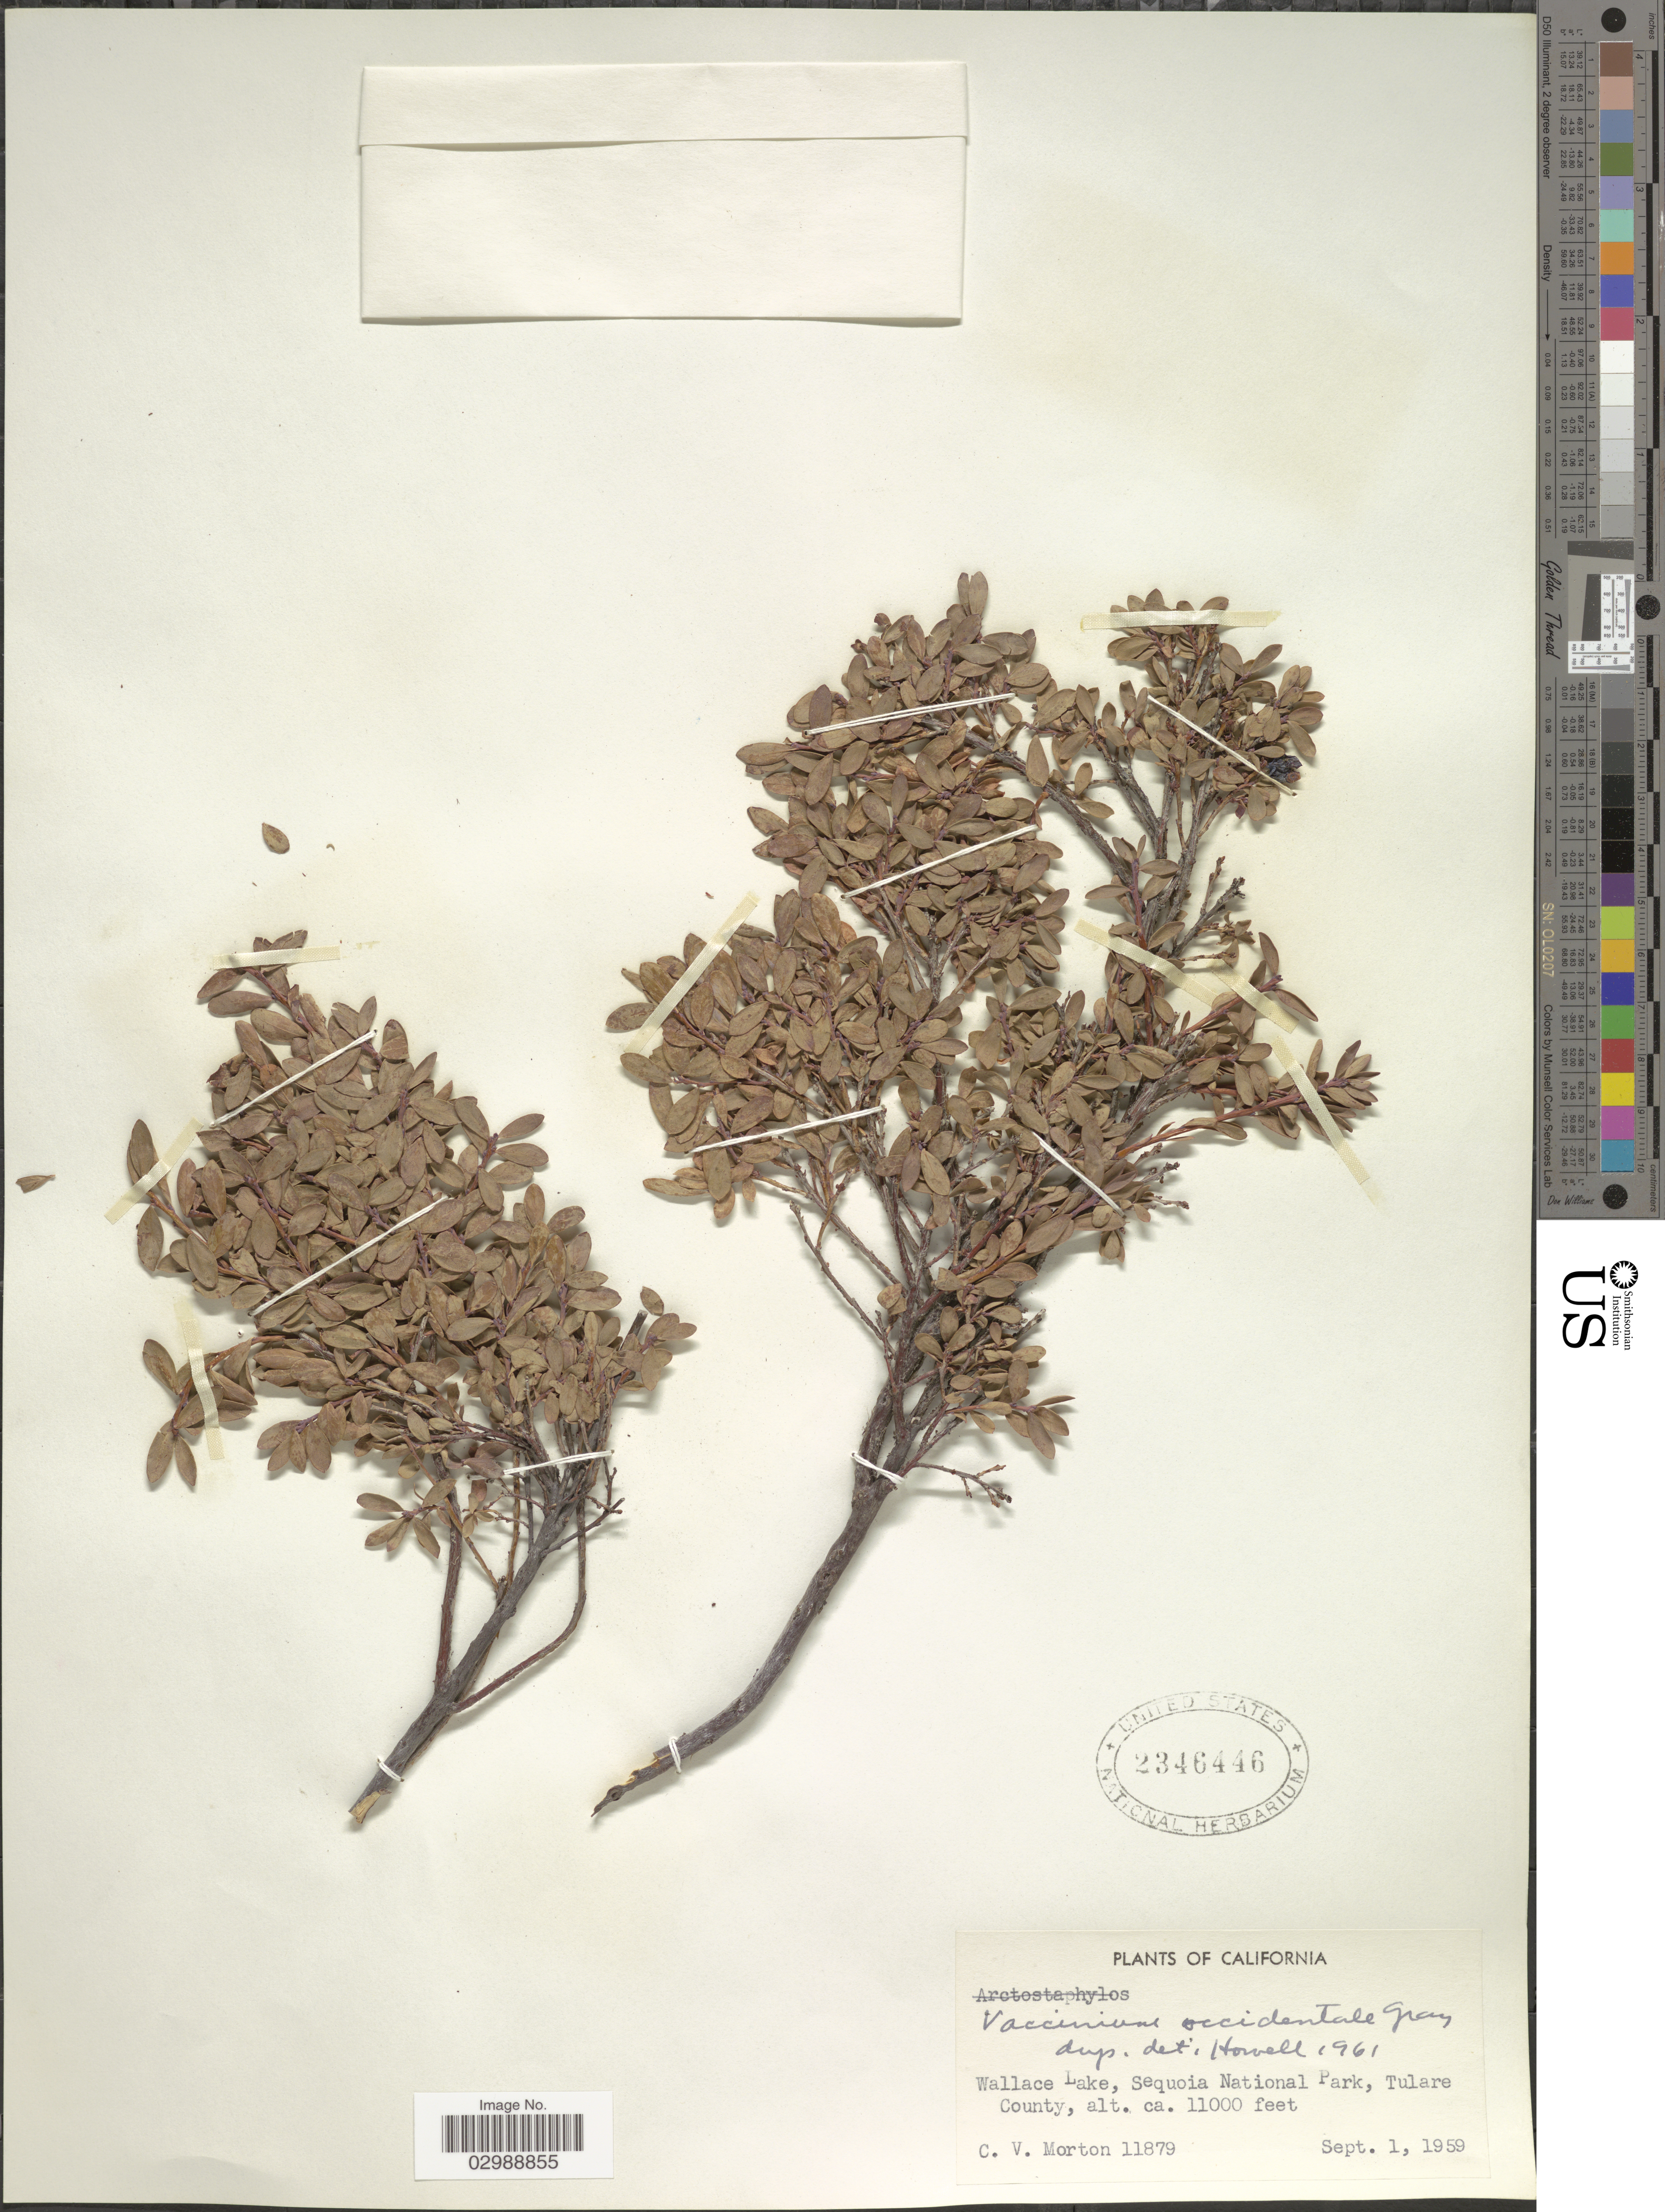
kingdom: Plantae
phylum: Tracheophyta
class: Magnoliopsida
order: Ericales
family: Ericaceae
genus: Vaccinium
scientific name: Vaccinium occidentale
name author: A. Gray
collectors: C. V. Morton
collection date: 1959-09-01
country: United States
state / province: California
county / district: Tulare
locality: Wallace Lake, Sequoia National Park, Tulare County.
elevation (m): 3353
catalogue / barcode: US 2346446